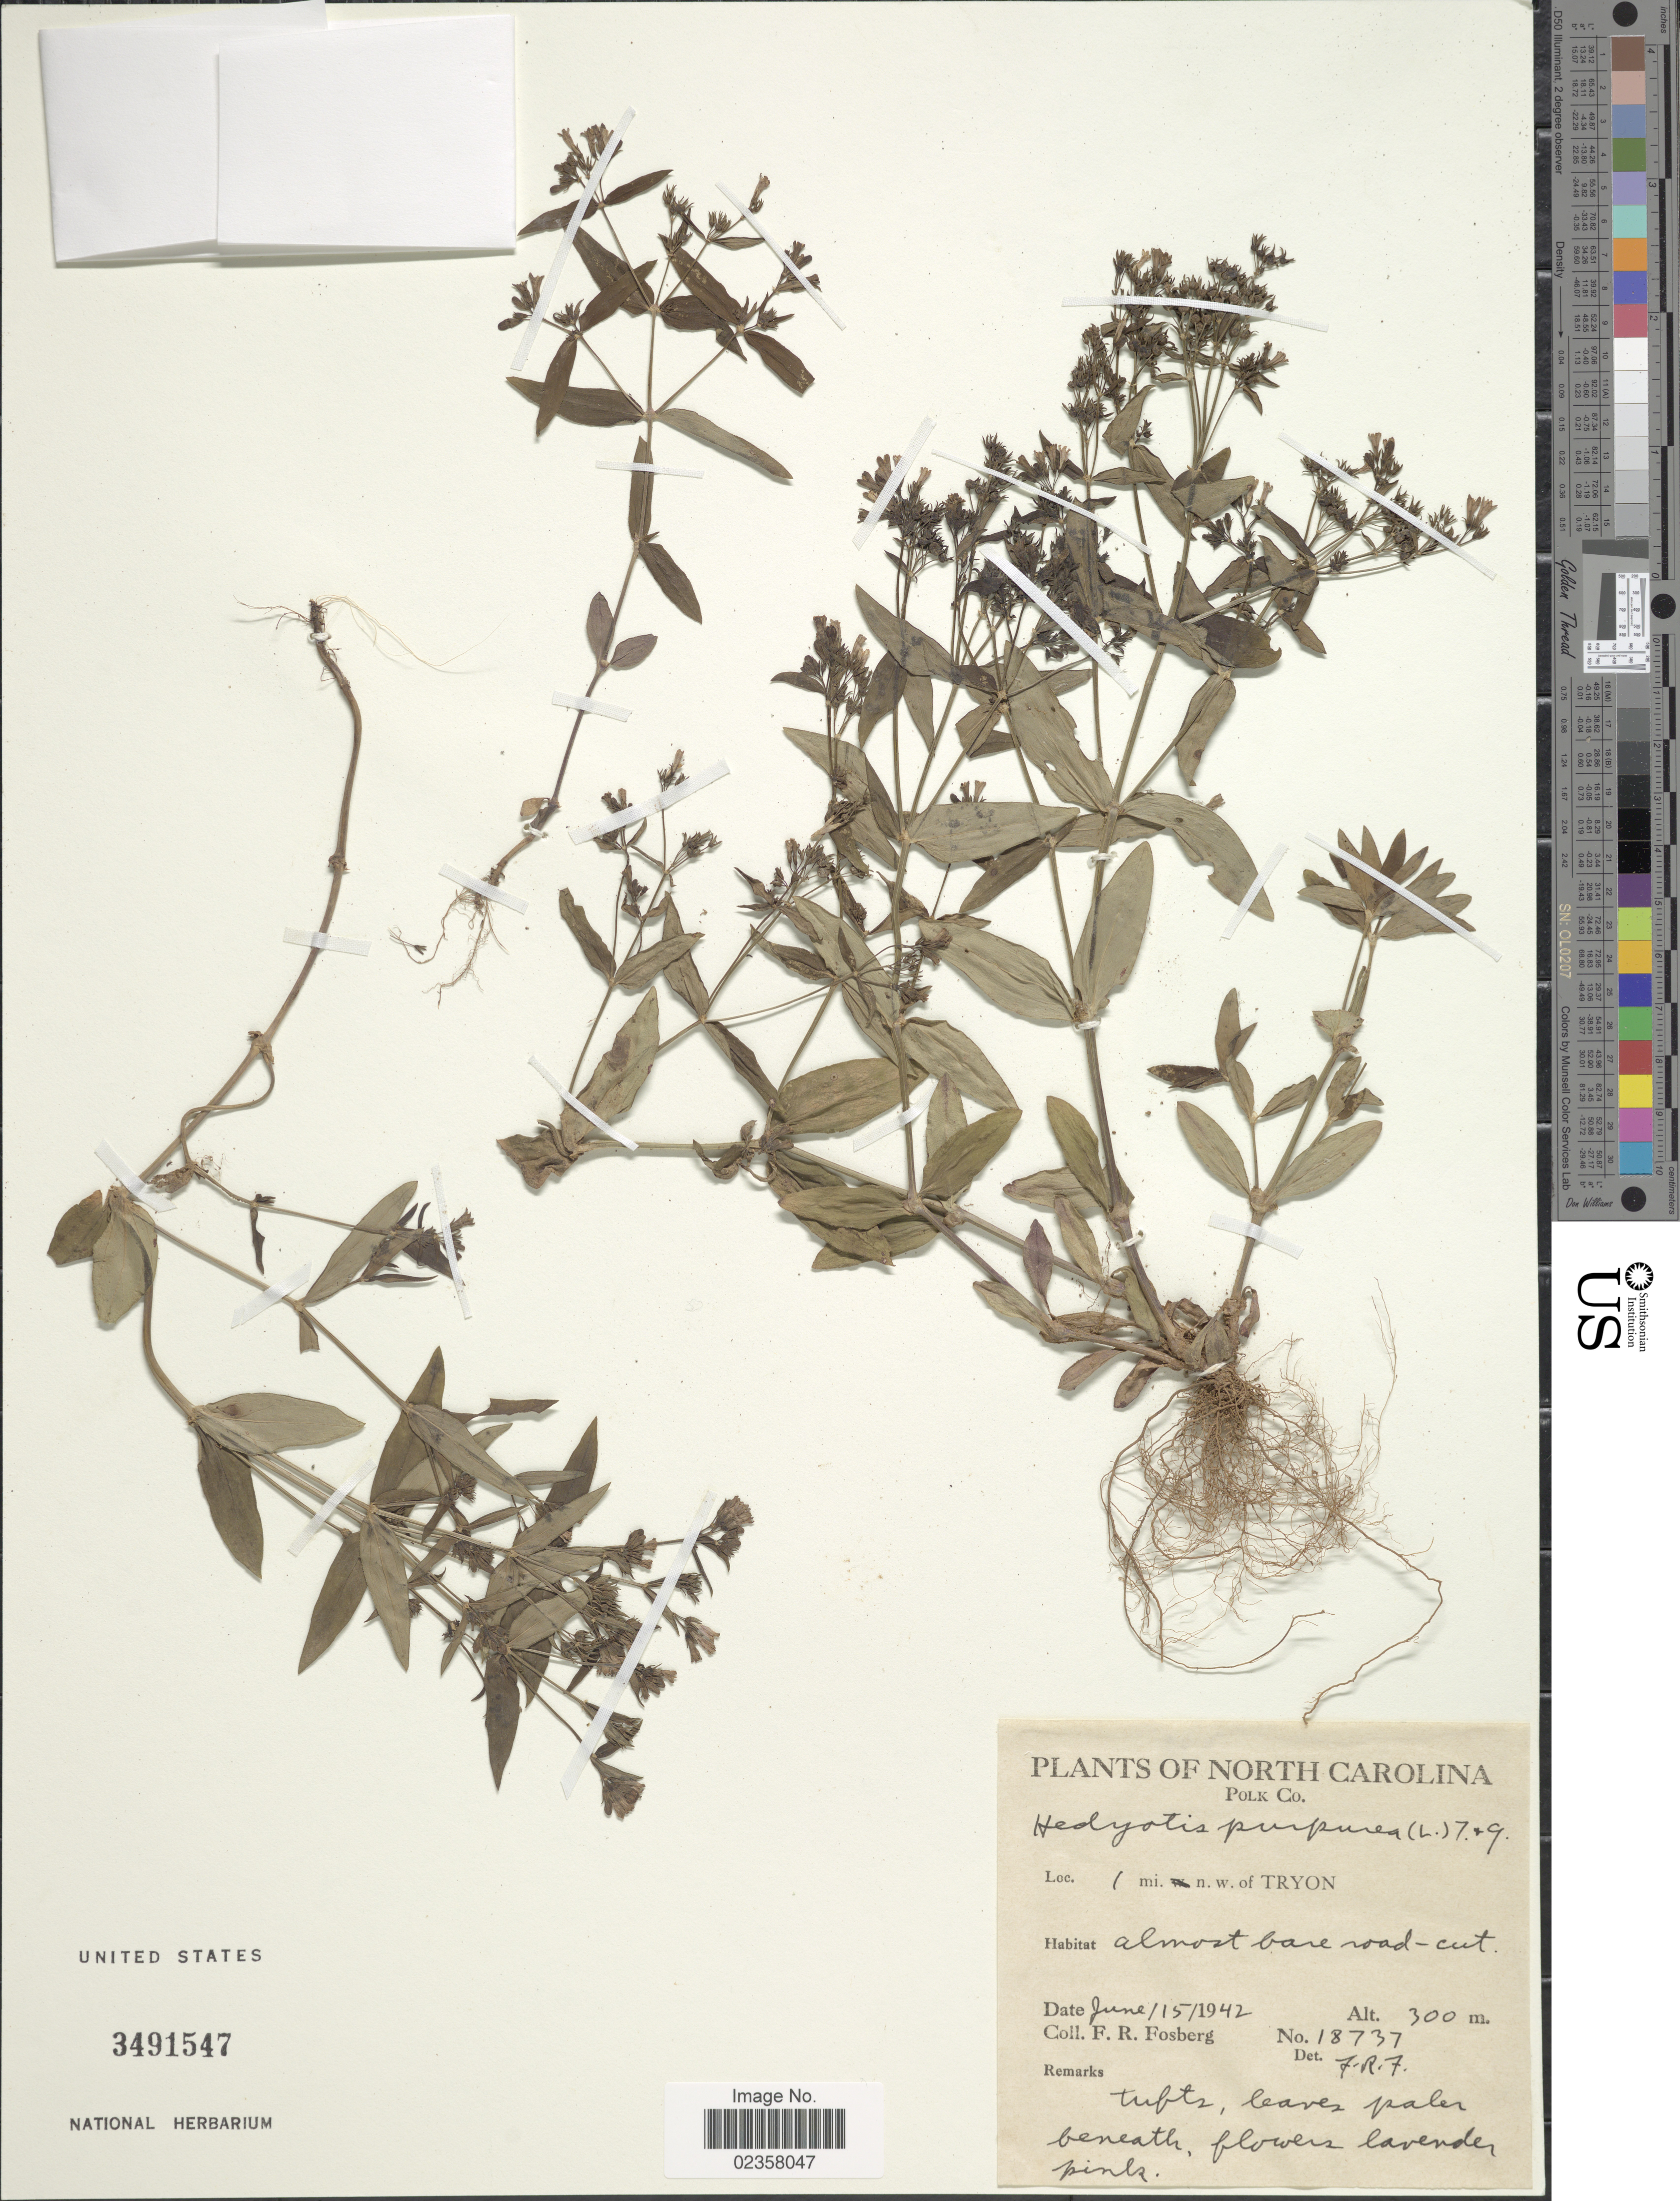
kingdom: Plantae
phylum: Tracheophyta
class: Magnoliopsida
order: Gentianales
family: Rubiaceae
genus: Houstonia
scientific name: Houstonia purpurea var. purpurea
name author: L.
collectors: F. R. Fosberg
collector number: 18737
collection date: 1942-06-15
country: United States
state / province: North Carolina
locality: Polk Co., 1 mi. n.w. of Tryon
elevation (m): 300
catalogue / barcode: US 3491547